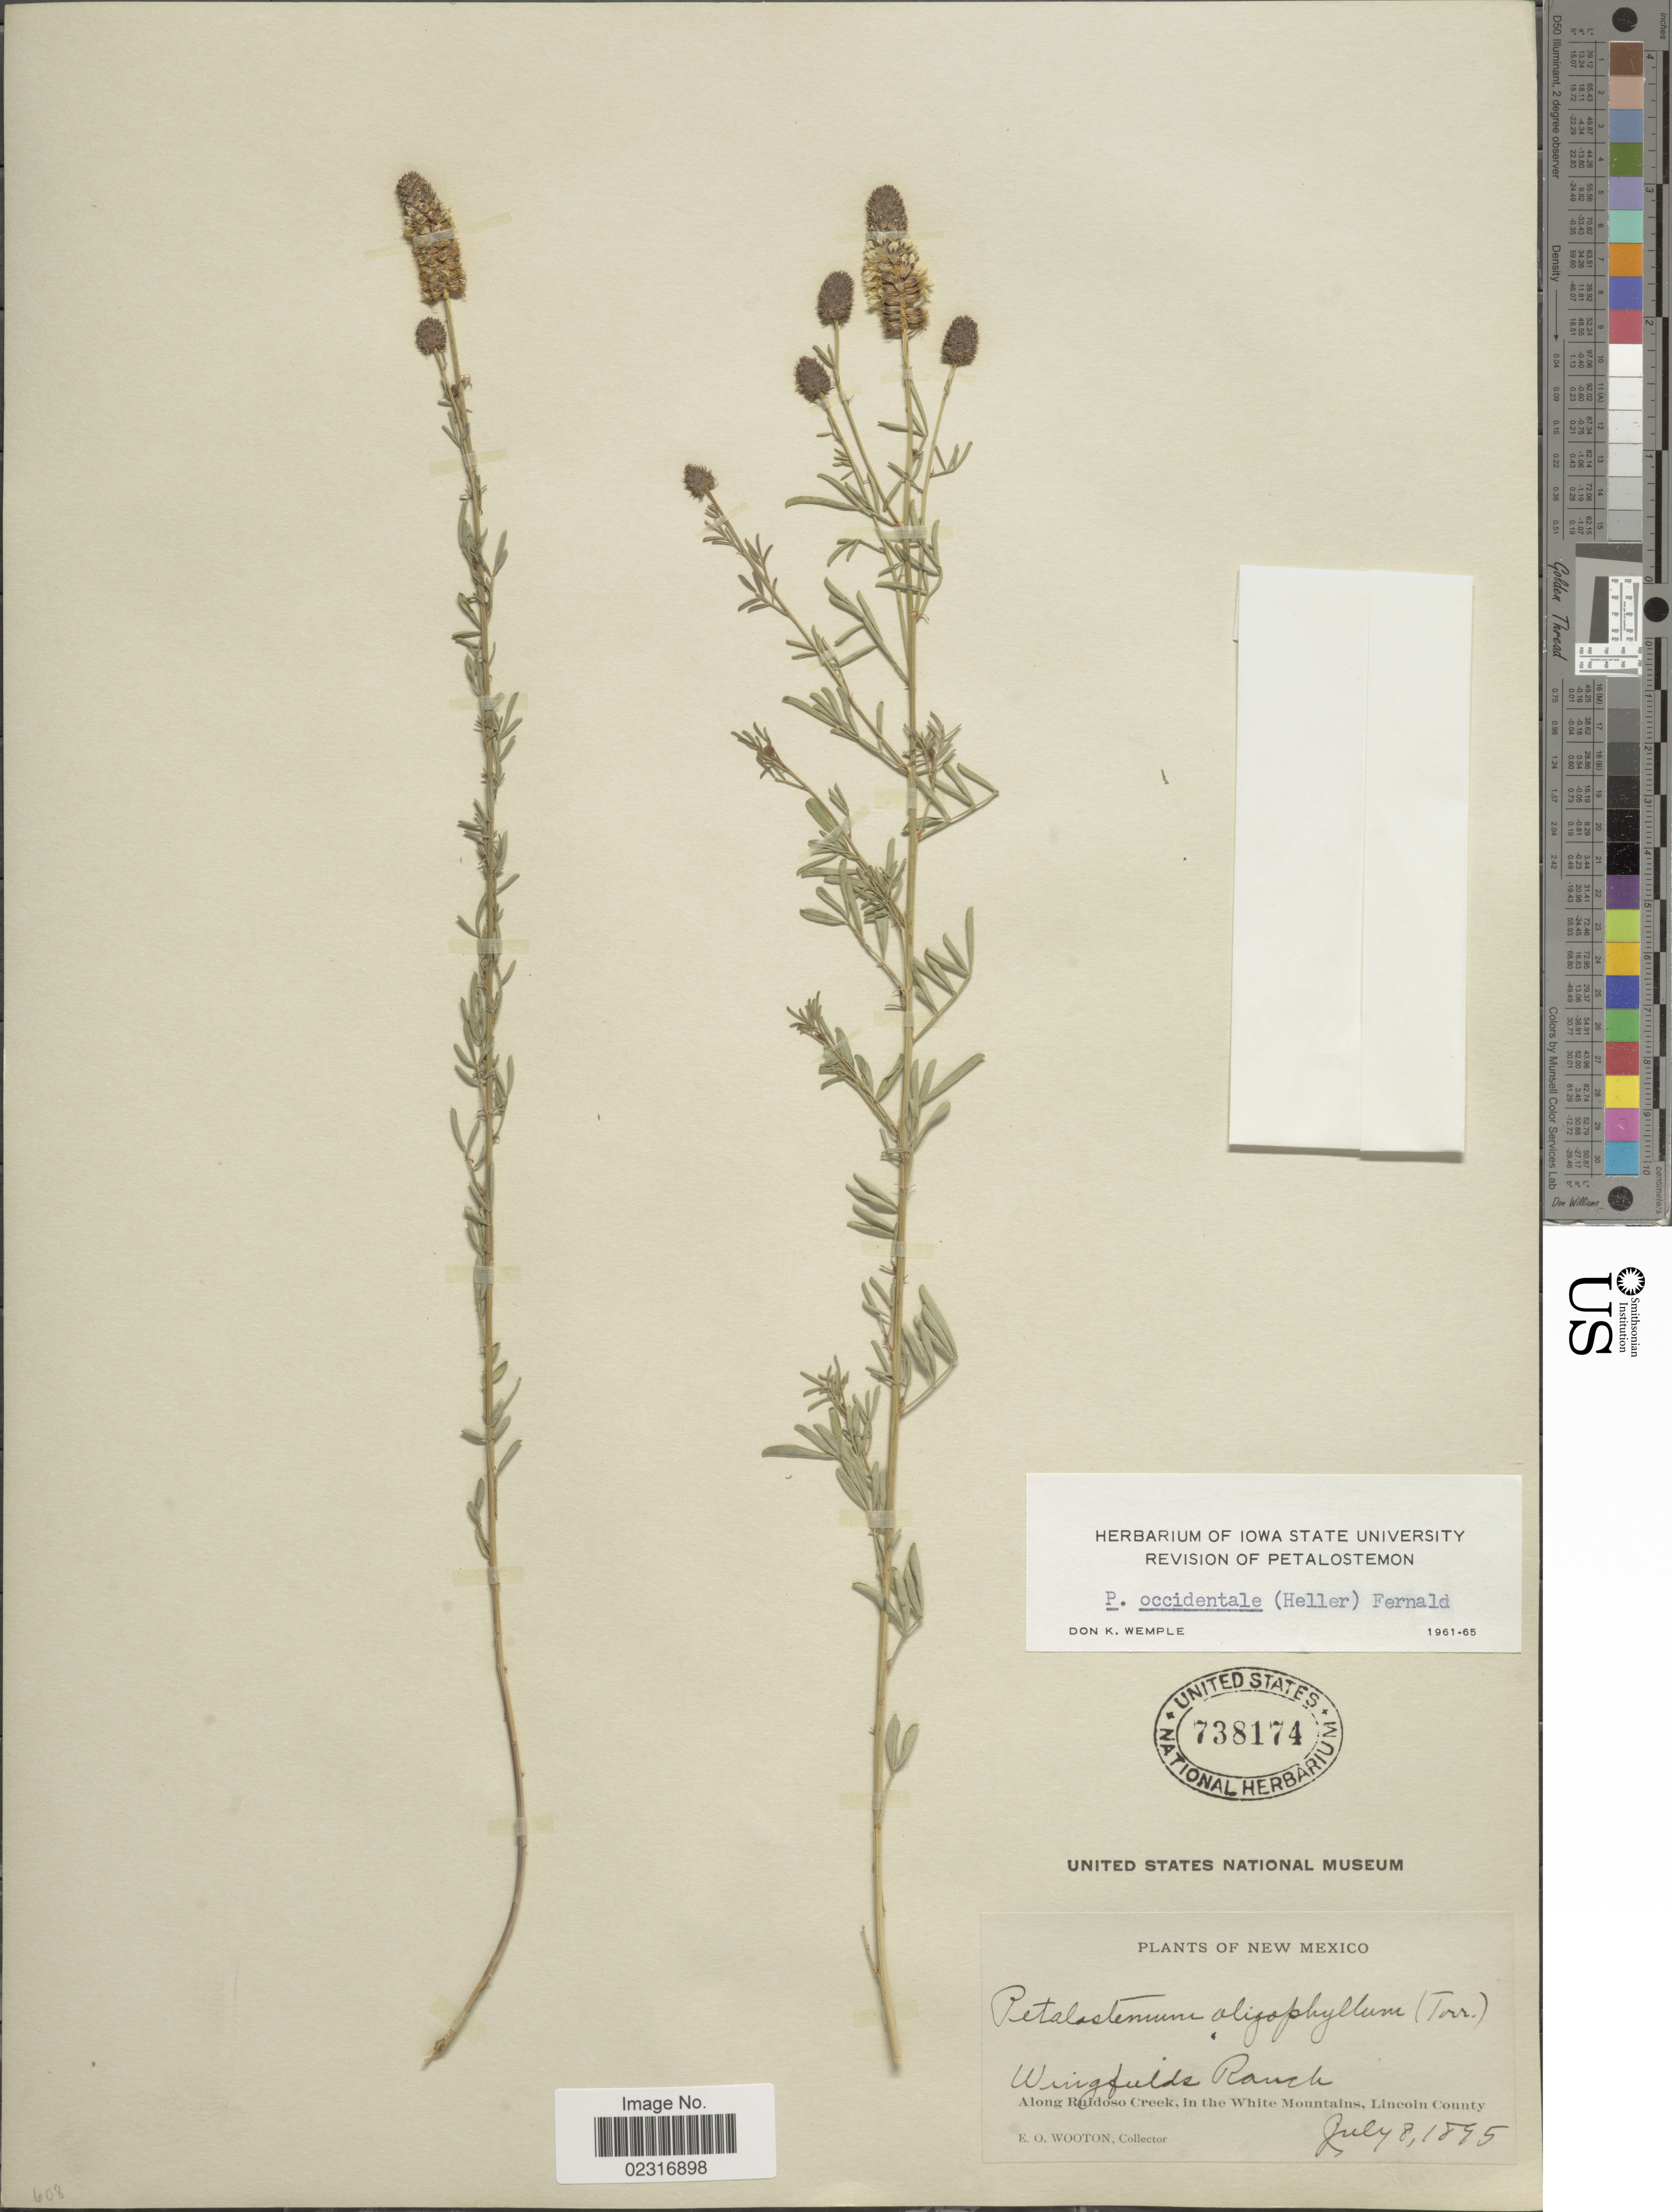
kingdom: Plantae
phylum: Tracheophyta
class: Magnoliopsida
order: Fabales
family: Fabaceae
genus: Dalea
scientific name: Dalea candida var. oligophylla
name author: (Torr) Shinners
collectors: E. O. Wooton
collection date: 1895-07-08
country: United States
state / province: New Mexico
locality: Wing fields Ranch. Along Ruidoso Creek, in the White Mountains, Lincoln County.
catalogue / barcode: US 738174